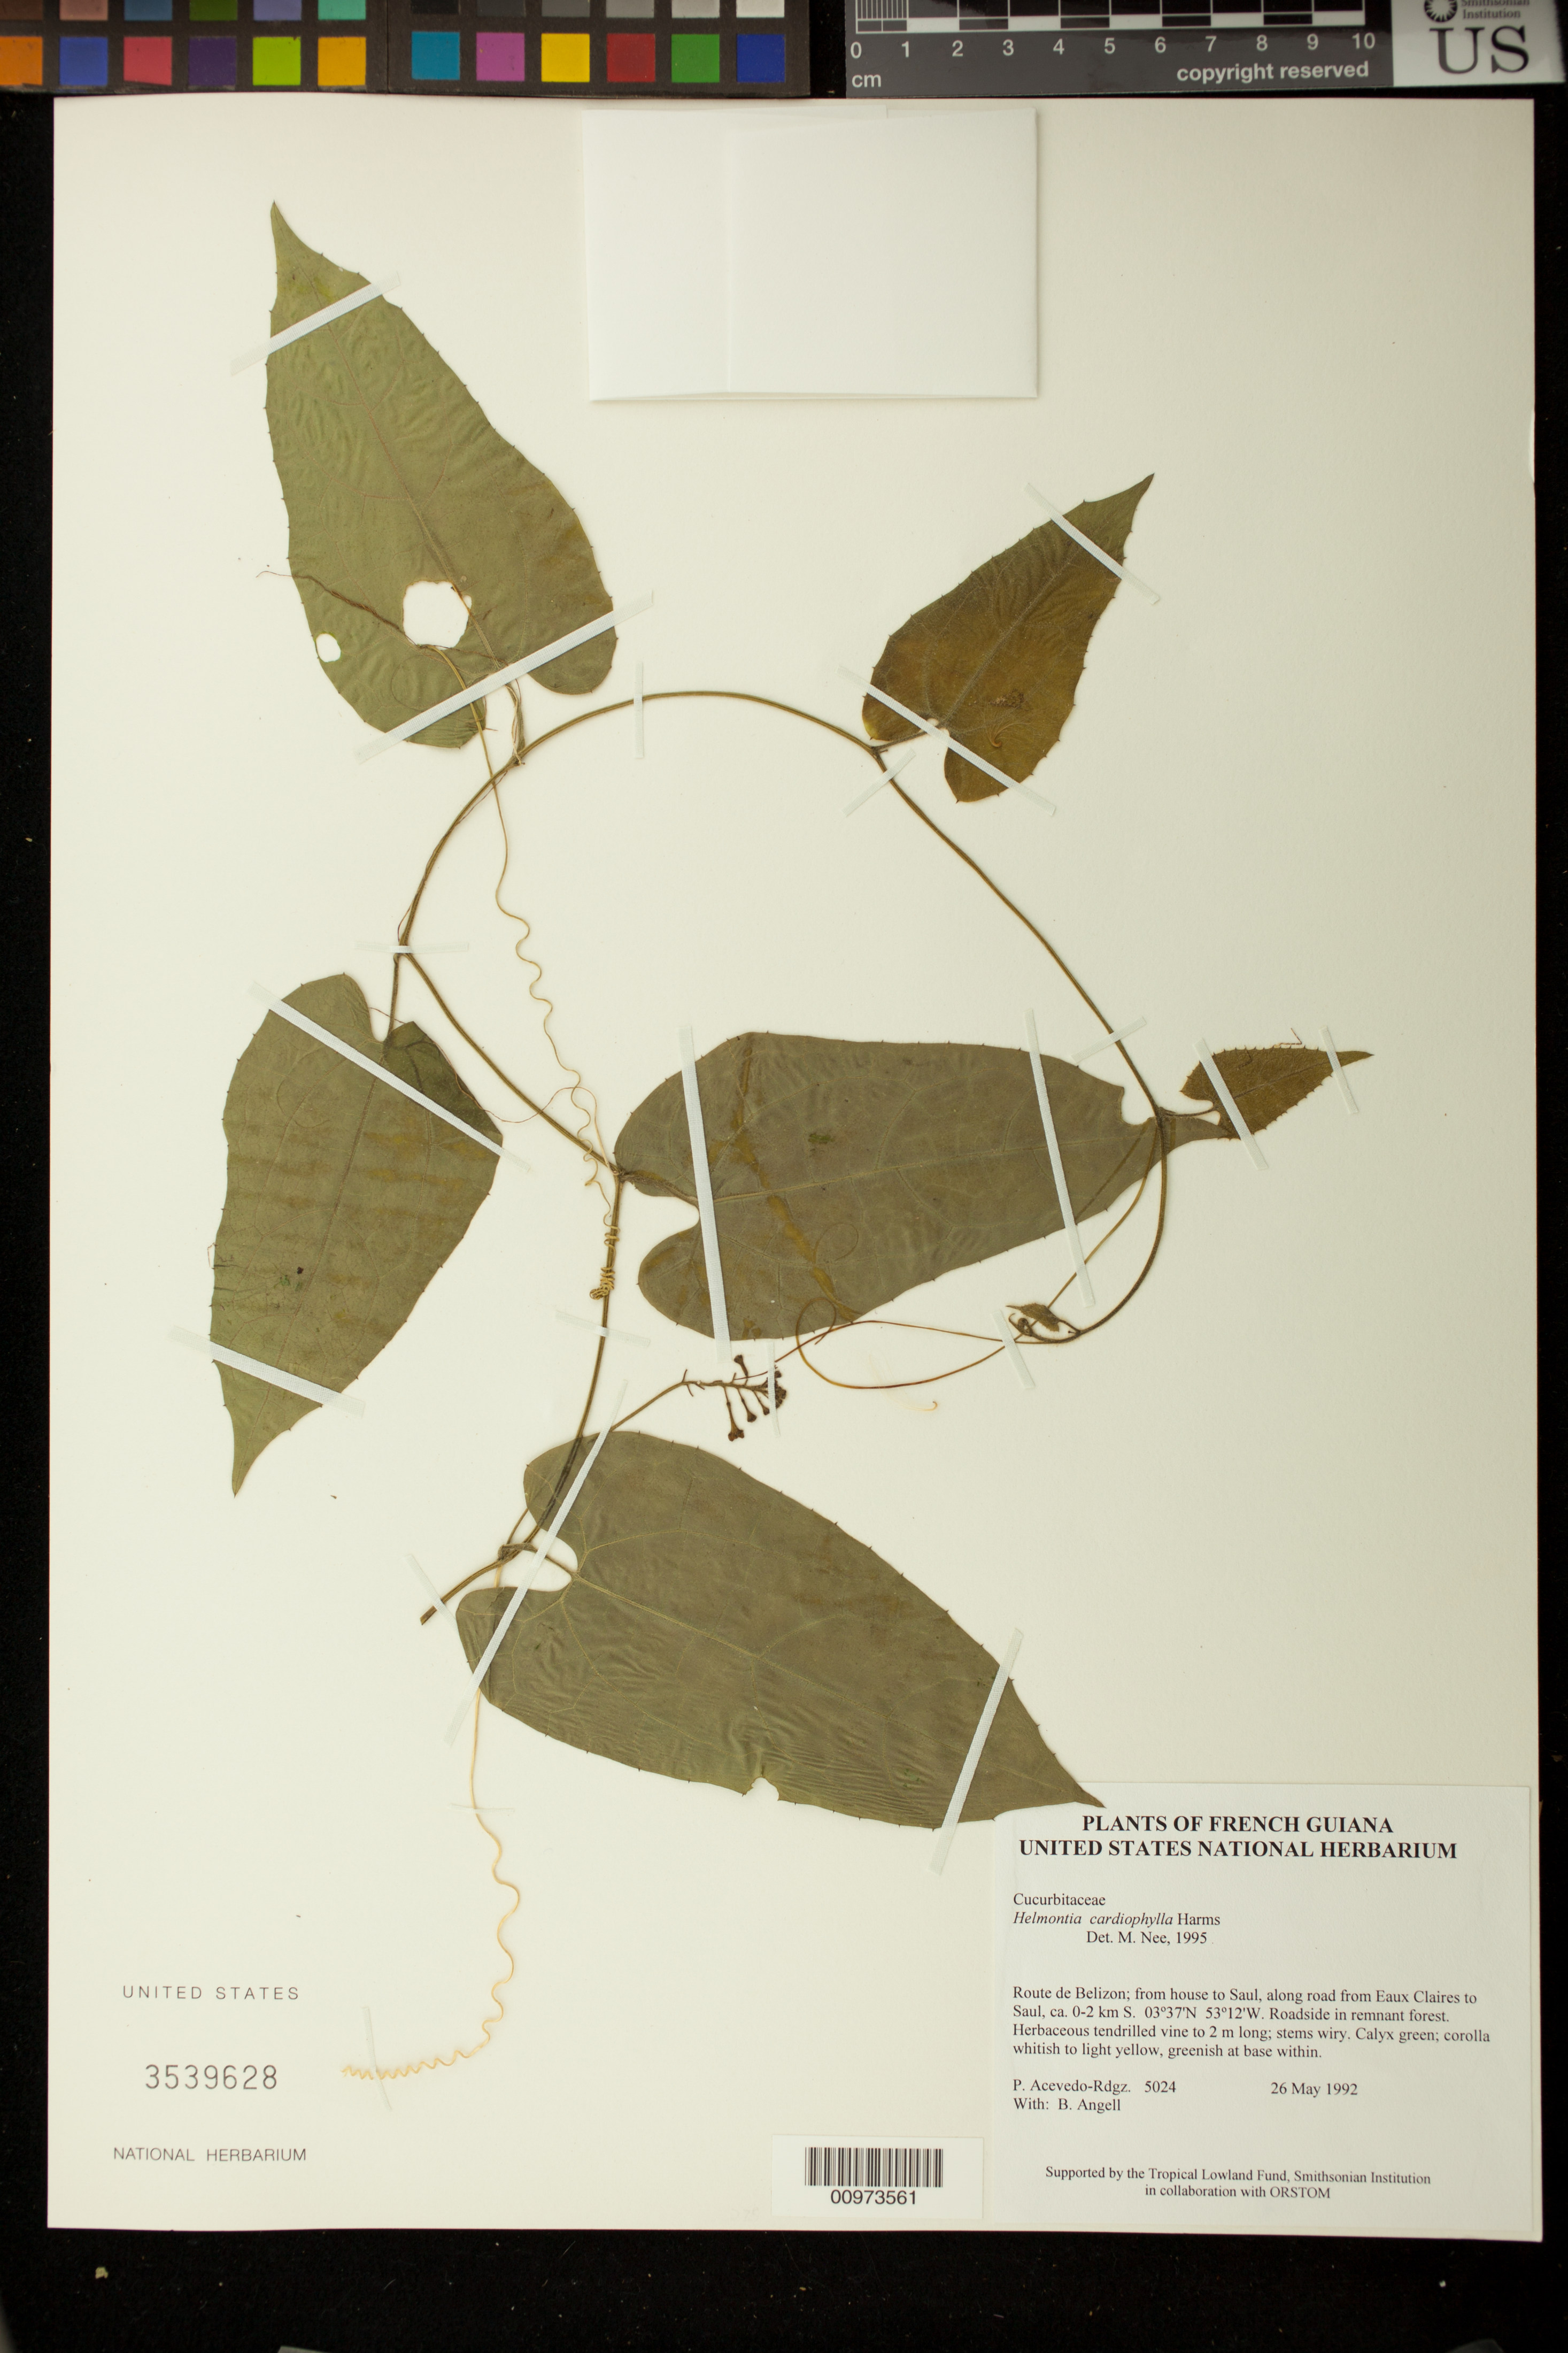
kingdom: Plantae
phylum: Tracheophyta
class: Magnoliopsida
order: Cucurbitales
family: Cucurbitaceae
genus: Helmontia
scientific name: Helmontia cardiophylla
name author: Harms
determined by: Nee, Michael H.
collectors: P. Acevedo-Rodr. & Bobbi Angell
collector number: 5024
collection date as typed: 26 May 1992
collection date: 1992-05-26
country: French Guiana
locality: Route de Belizon; from house to Saul, along road from Eaux Claires to Saul, ca. 0-2 km S.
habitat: Roadside in remnant forest.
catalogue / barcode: US 3539628